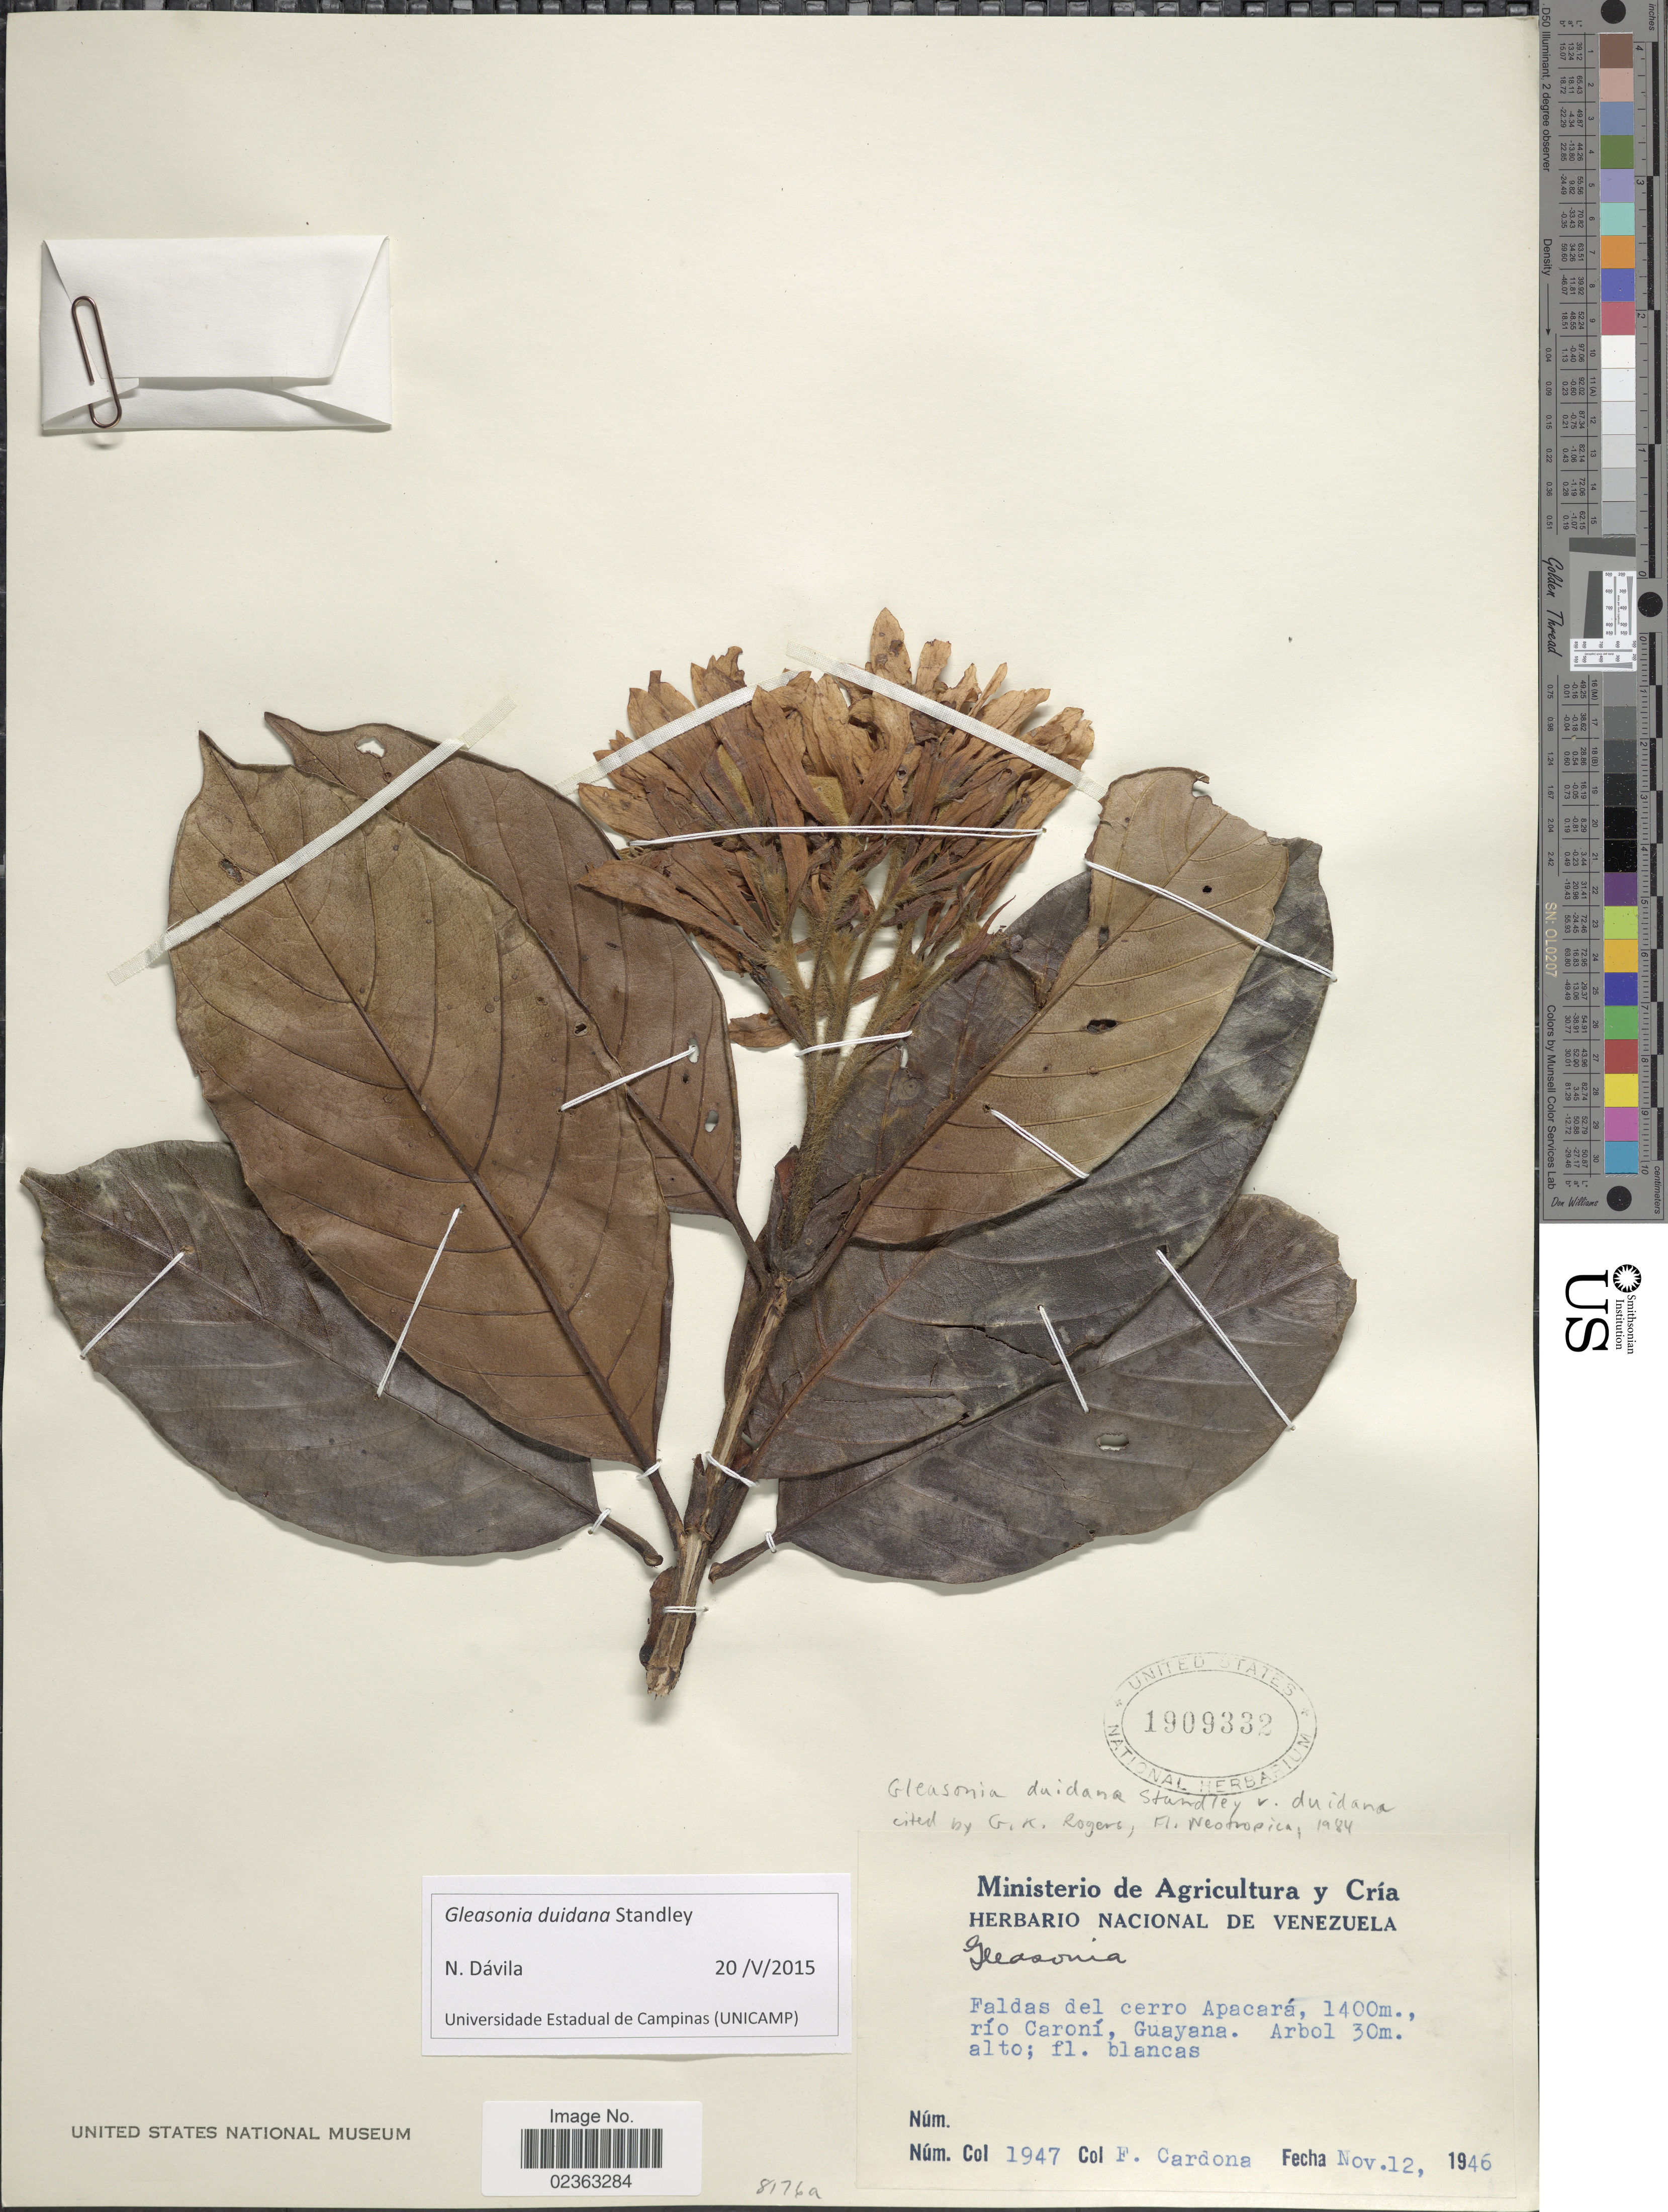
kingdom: Plantae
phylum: Tracheophyta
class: Magnoliopsida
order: Gentianales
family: Rubiaceae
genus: Gleasonia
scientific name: Gleasonia duidana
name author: Standl.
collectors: F. Cardona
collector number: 1947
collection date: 1946-11-12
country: Venezuela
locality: Rio Caroni, Guayana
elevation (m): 1400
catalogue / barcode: US 1909332